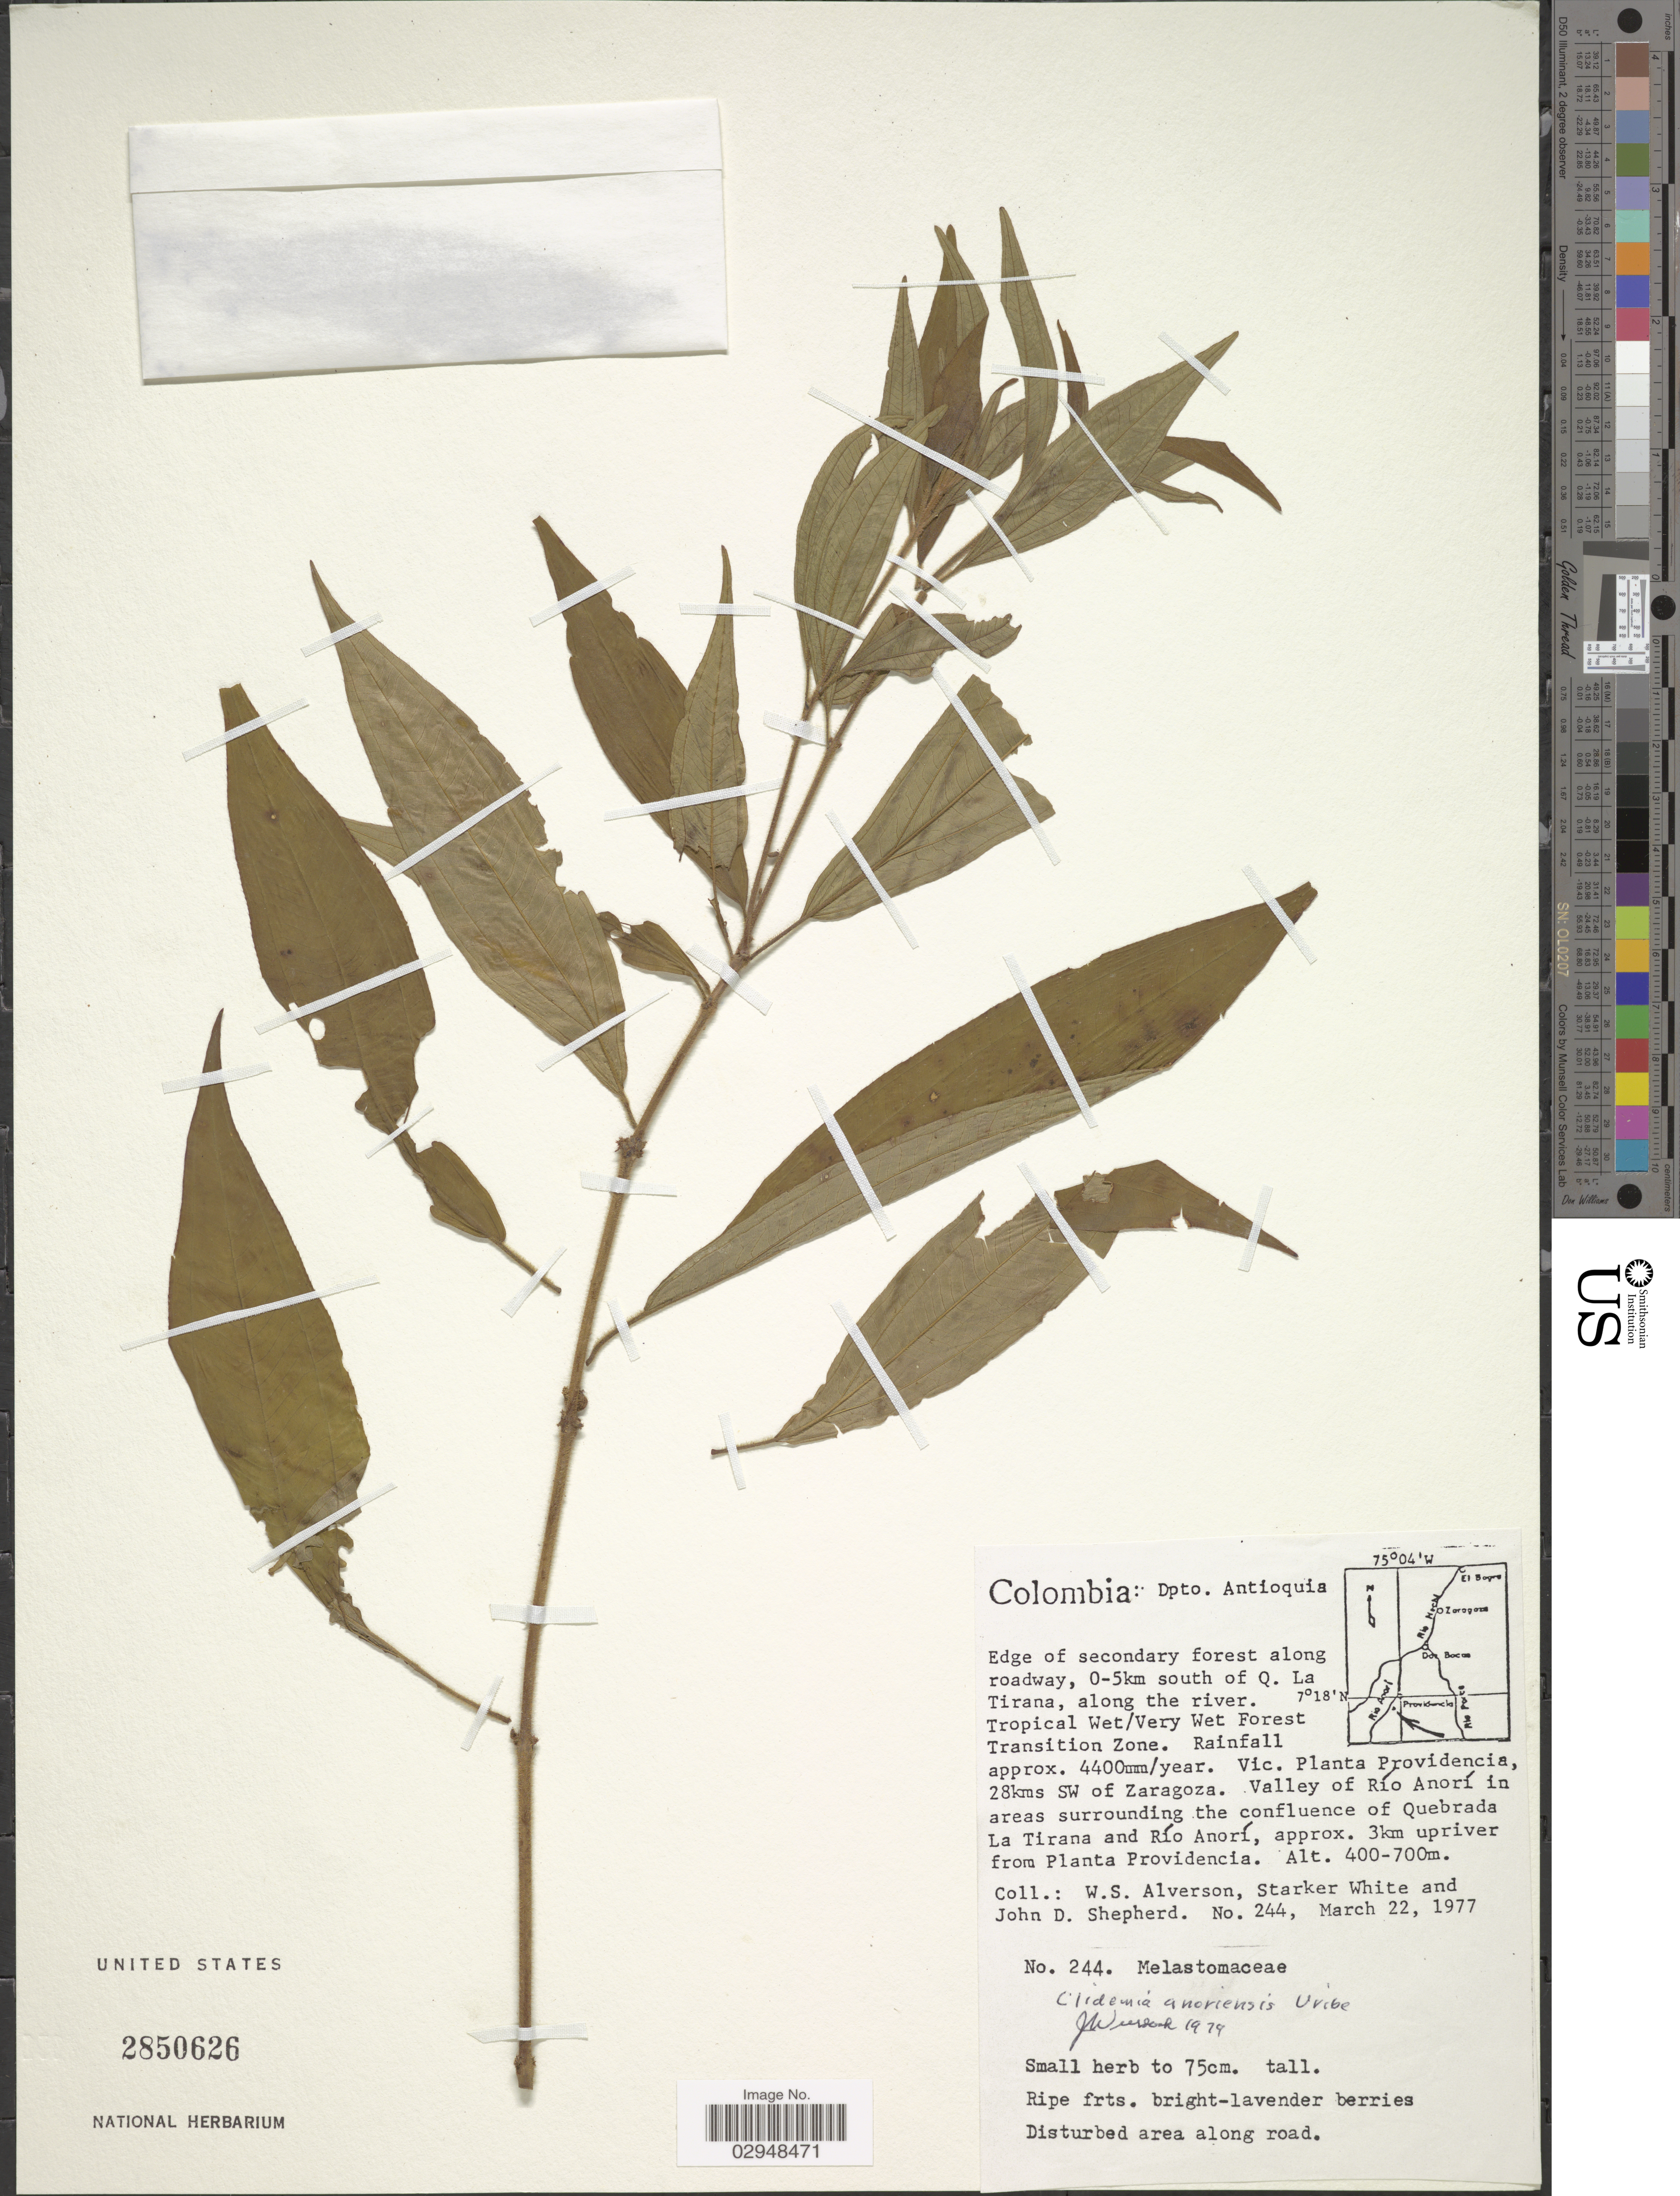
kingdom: Plantae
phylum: Tracheophyta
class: Magnoliopsida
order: Myrtales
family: Melastomataceae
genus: Clidemia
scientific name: Clidemia anoriensis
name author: L. Uribe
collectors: W. S. Alverson, S. White & J. D. Shepherd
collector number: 244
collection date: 1977-03-22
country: Colombia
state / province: Antioquia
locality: Dpto. Antioquia, Edge of secondary forest along roadway, 0-5km south of Q. La Tirana, Tropical Wet/Very Wet Forest Transition Zone, Vic. Planta Providencia 28kms SW of Zaragoza, Valley of Río Anorí in areas surrounding the confluence of Quebrada La Tirana and Río Anorí, approx. 3km upriver from Planta Providencia.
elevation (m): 400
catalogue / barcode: US 2850626